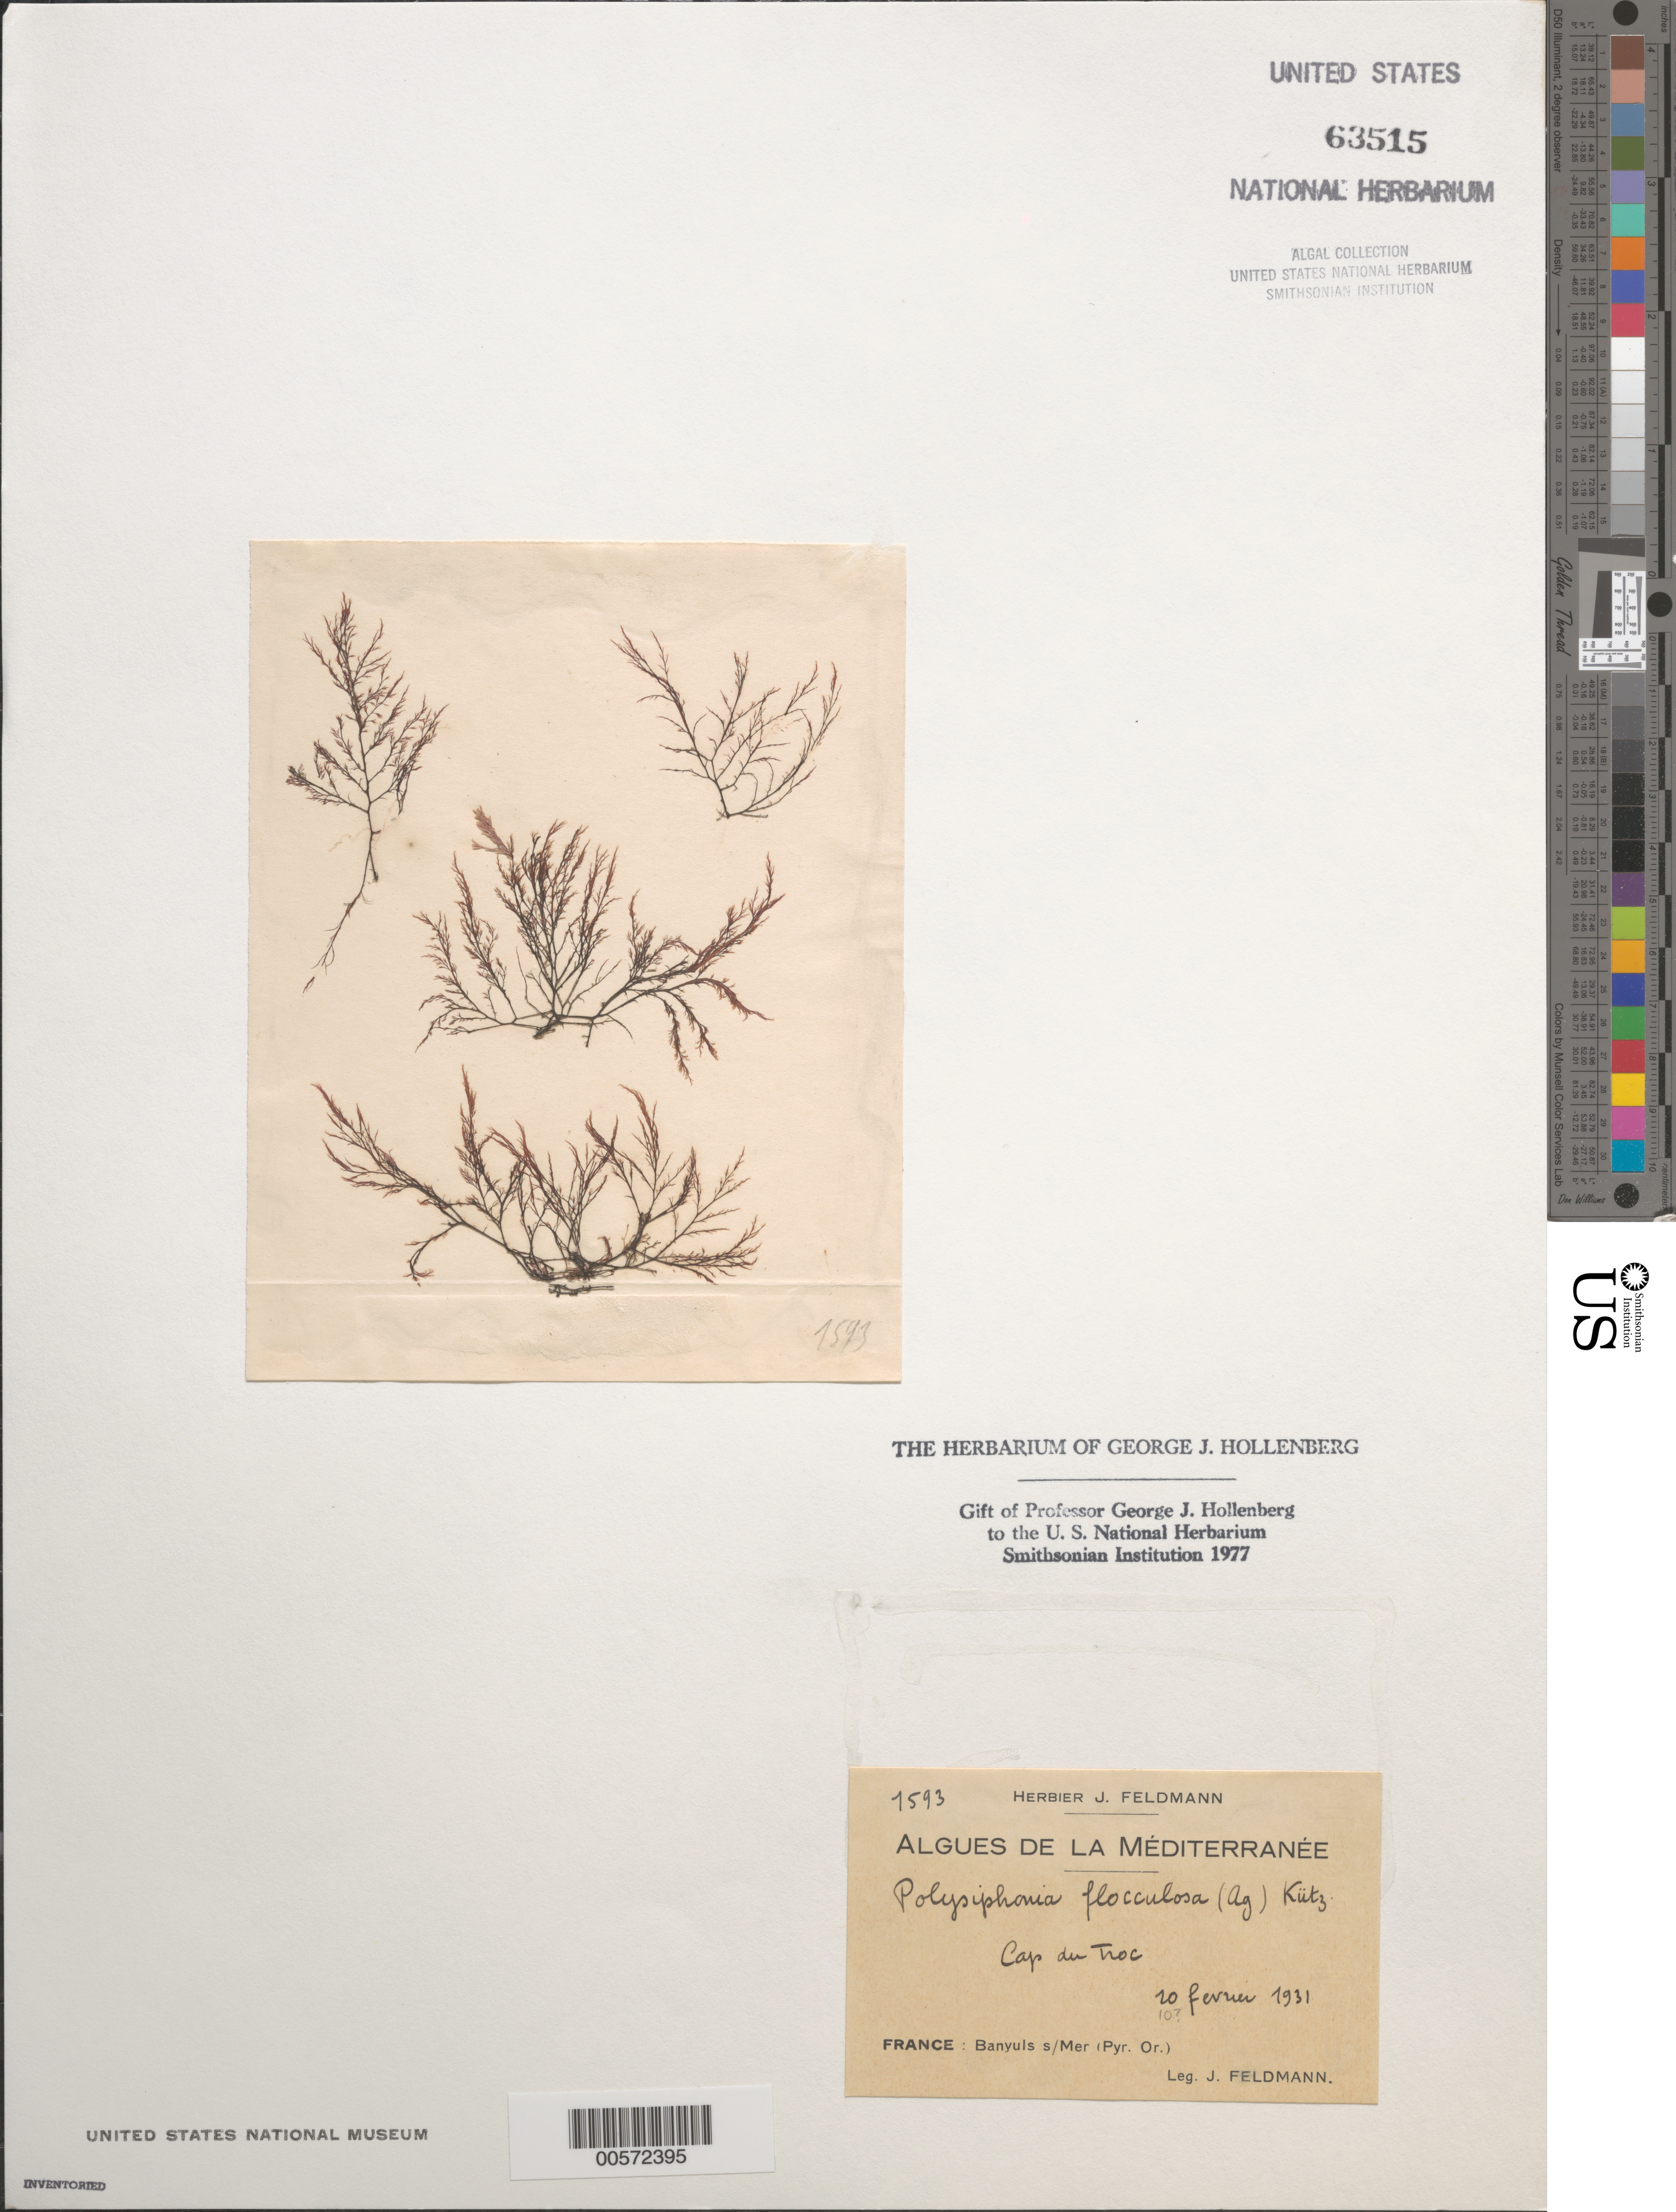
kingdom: Plantae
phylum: Rhodophyta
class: Florideophyceae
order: Ceramiales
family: Rhodomelaceae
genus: Polysiphonia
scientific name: Polysiphonia flocculosa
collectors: J. Feldmann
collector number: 1593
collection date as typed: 10 Feb 1931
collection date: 1931-02-10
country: France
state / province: Occitanie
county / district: Pyrénées-Orientales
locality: Cap du Troc, Banyuls-sur-Mer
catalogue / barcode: US 63515